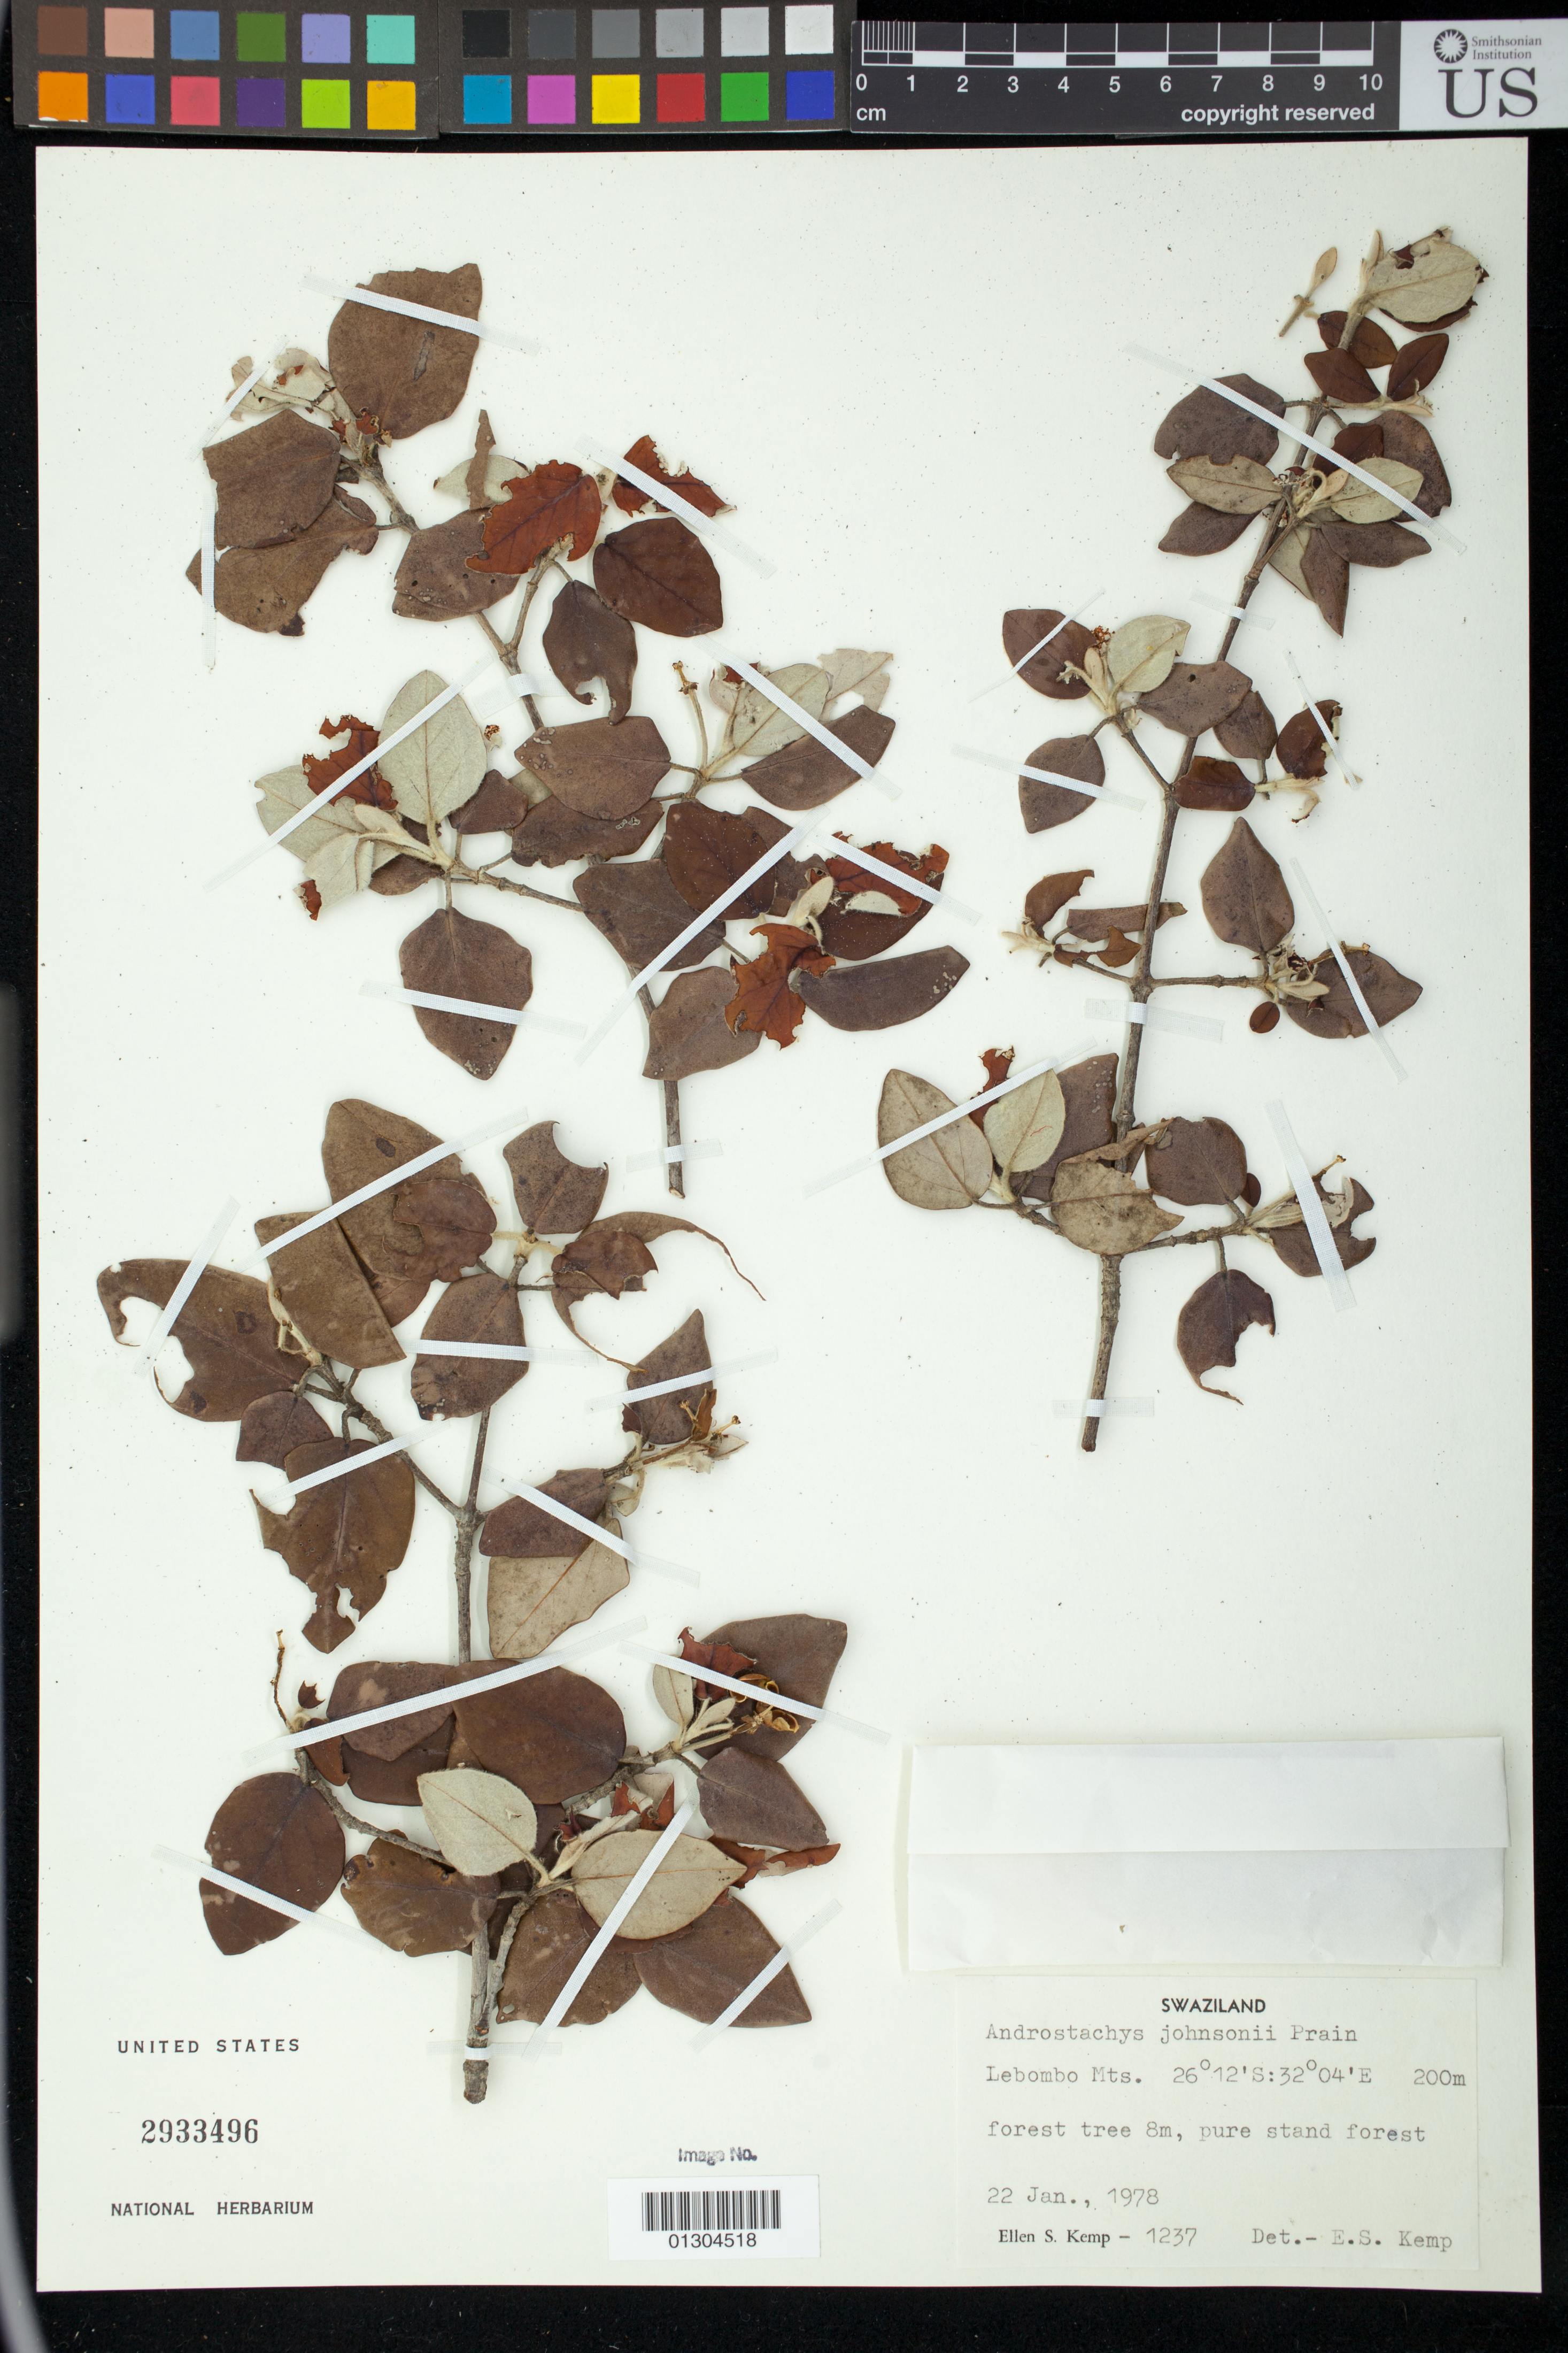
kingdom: Plantae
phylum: Tracheophyta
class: Magnoliopsida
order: Malpighiales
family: Picrodendraceae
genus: Androstachys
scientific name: Androstachys johnsonii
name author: Prain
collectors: E. S. Kemp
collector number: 1237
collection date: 1978-01-22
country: Eswatini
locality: Lebombo Mts.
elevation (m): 200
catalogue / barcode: US 2933496